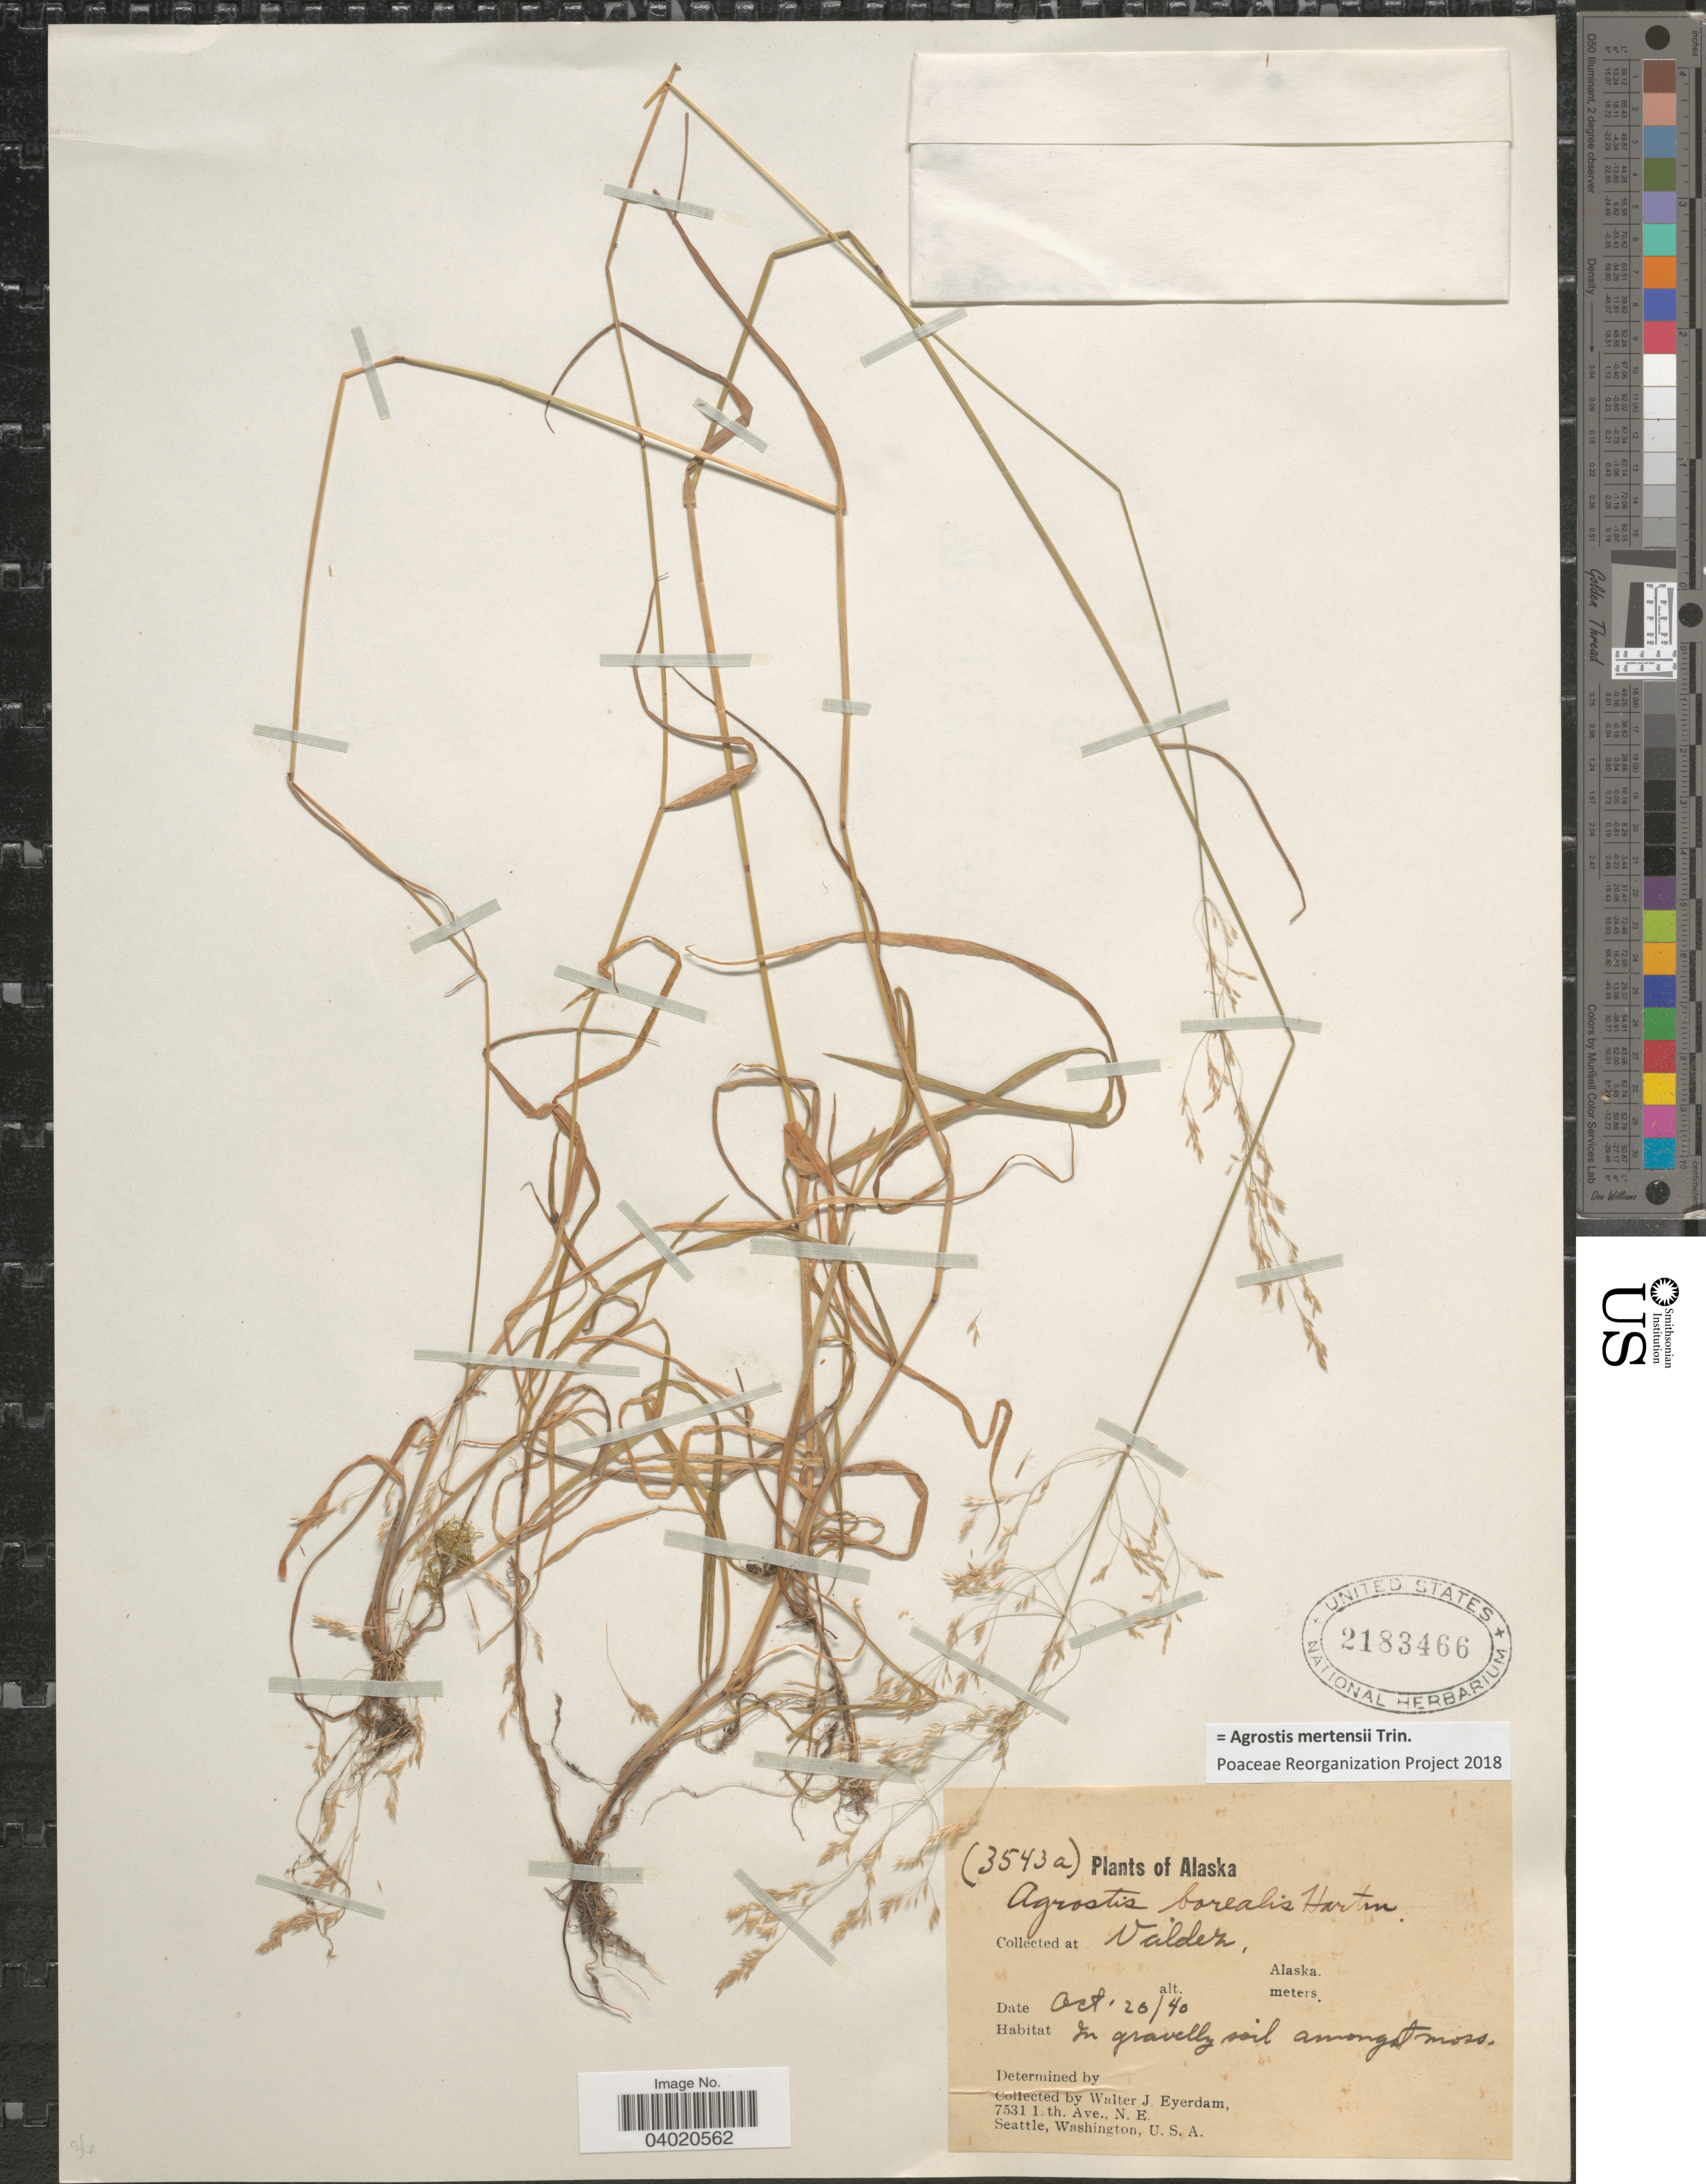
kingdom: Plantae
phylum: Tracheophyta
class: Liliopsida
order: Poales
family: Poaceae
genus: Agrostis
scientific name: Agrostis mertensii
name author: Trin.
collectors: W. J. Eyerdam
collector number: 3543a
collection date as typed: Transcribed d/m/y: 20/10/40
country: United States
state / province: Alaska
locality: Valdez.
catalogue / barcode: US 2183466